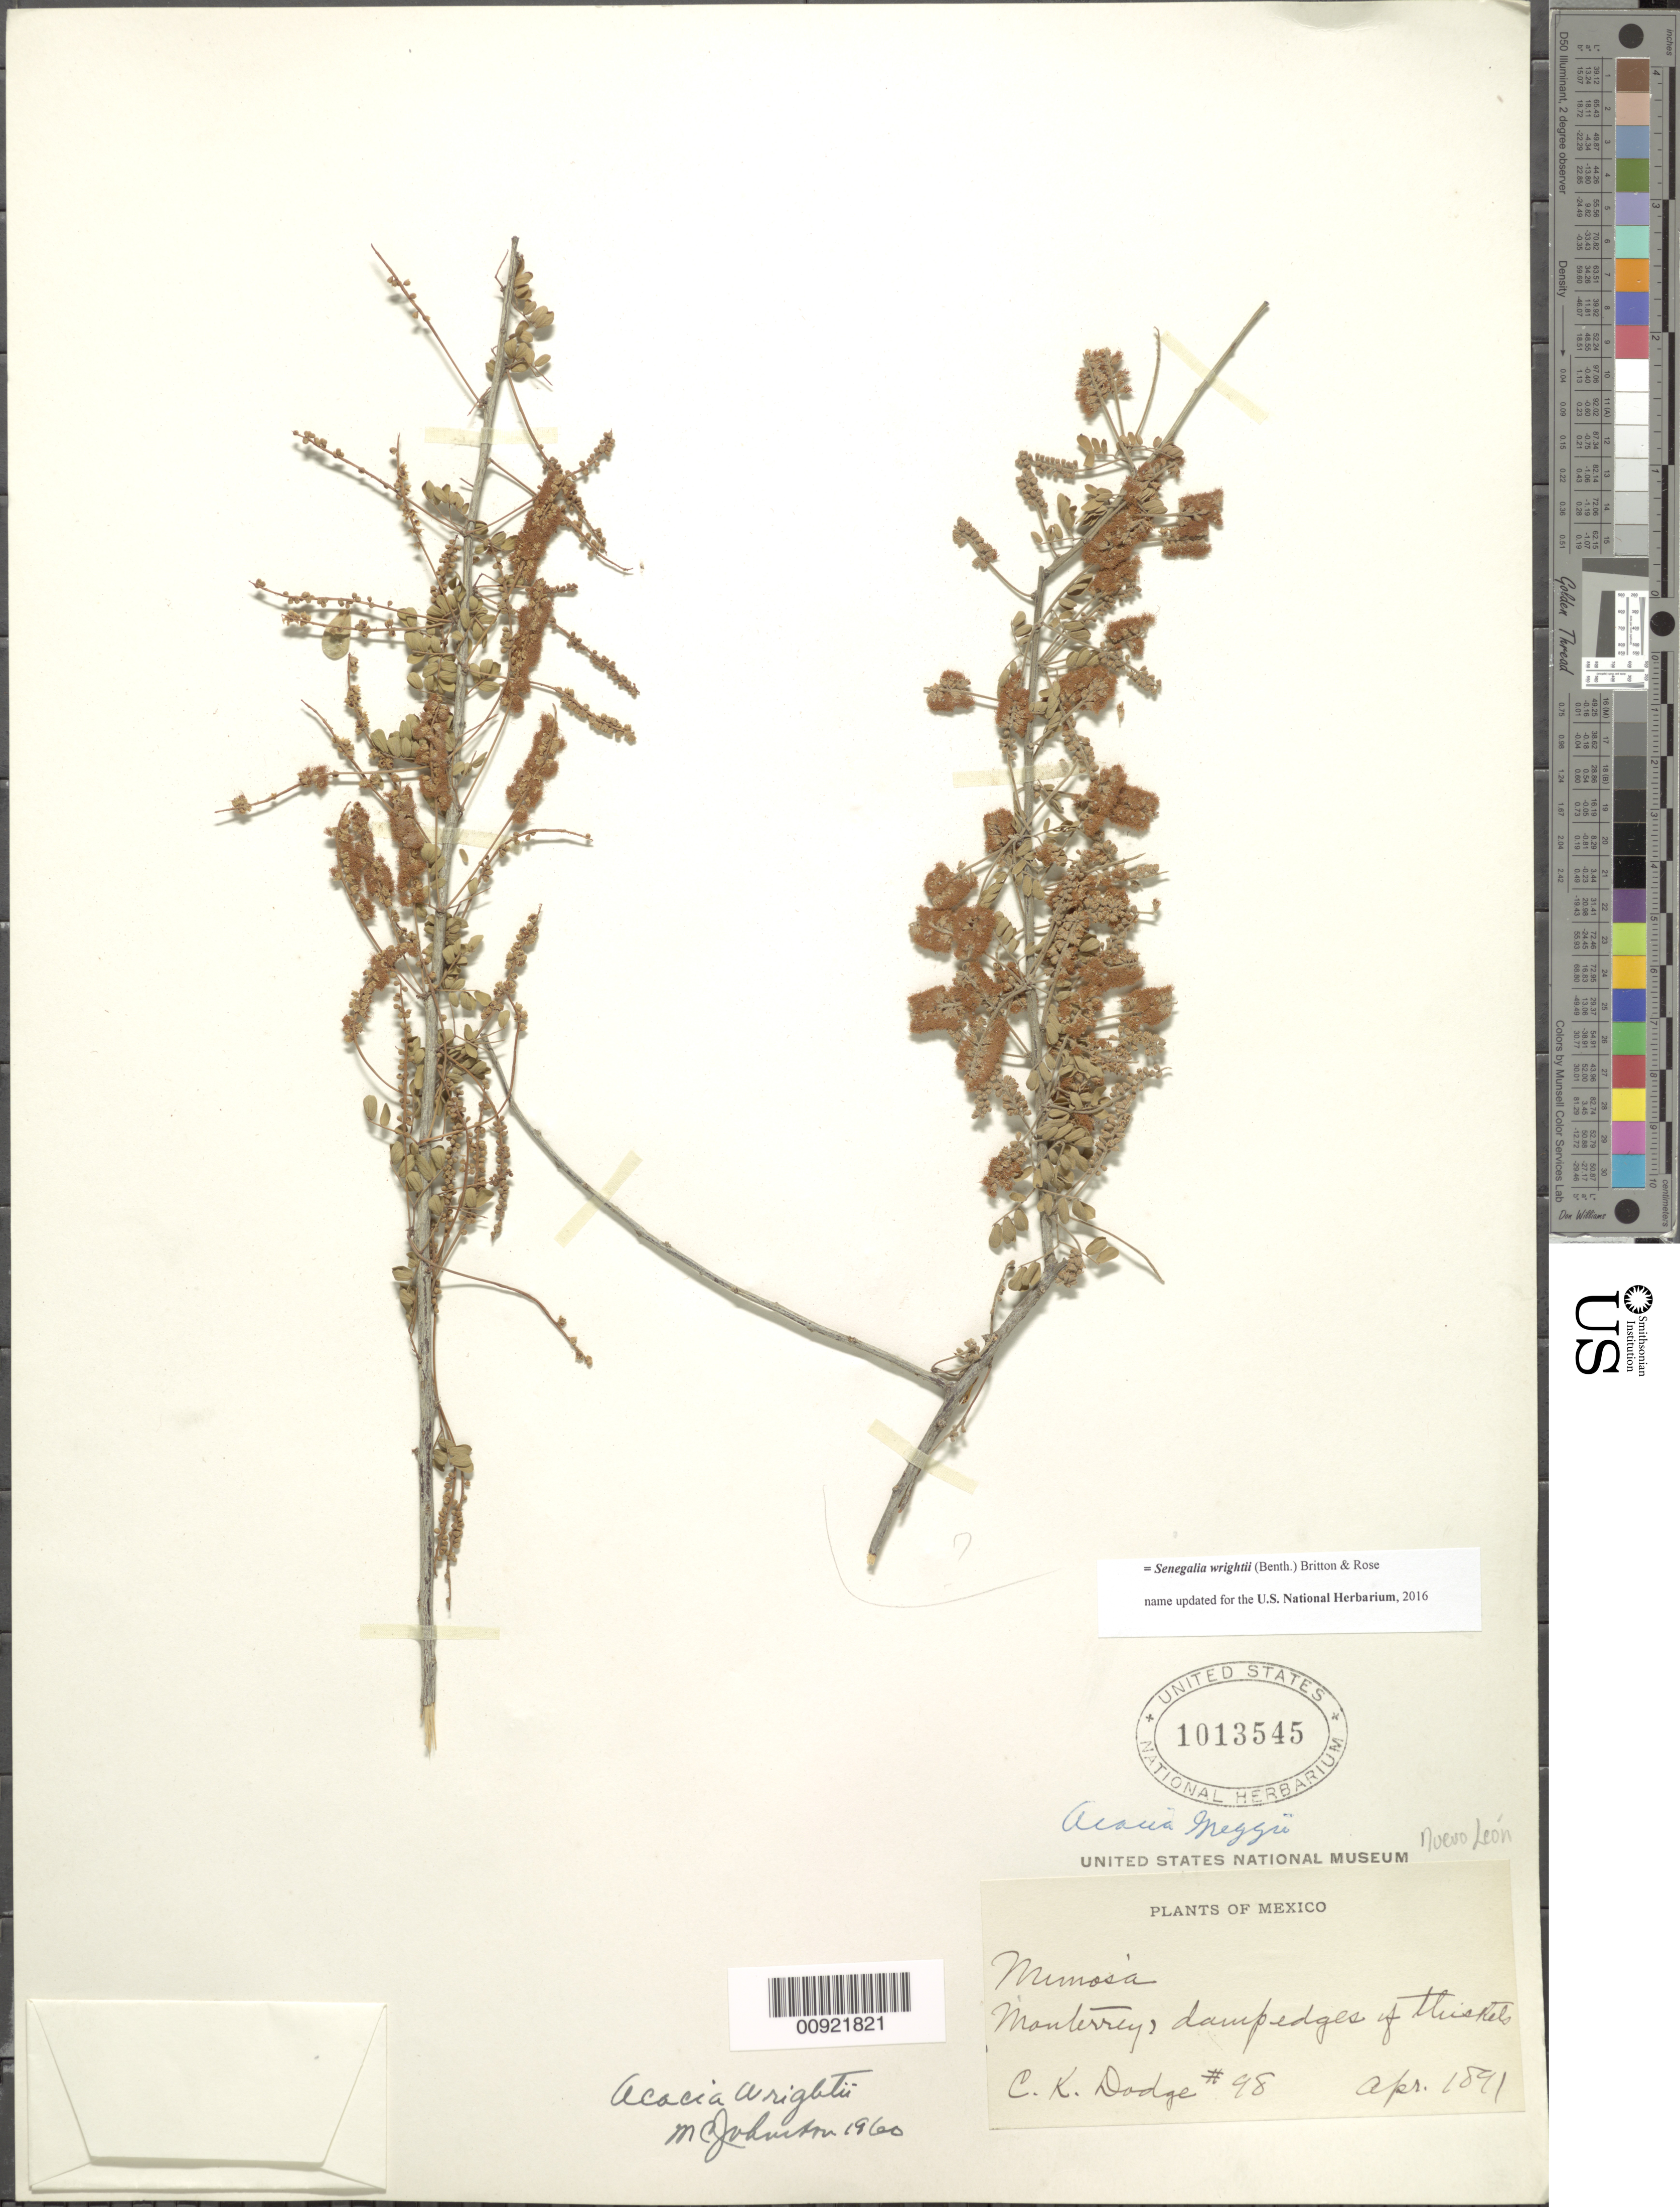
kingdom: Plantae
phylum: Tracheophyta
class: Magnoliopsida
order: Fabales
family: Fabaceae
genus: Senegalia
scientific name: Senegalia wrightii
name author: (Benth.) Britton & Rose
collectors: C. Dodge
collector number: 98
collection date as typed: Apr 1891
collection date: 1891-04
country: Mexico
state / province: Nuevo León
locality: Monterrey.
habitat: Damp edges of thickets.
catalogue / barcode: US 1013545